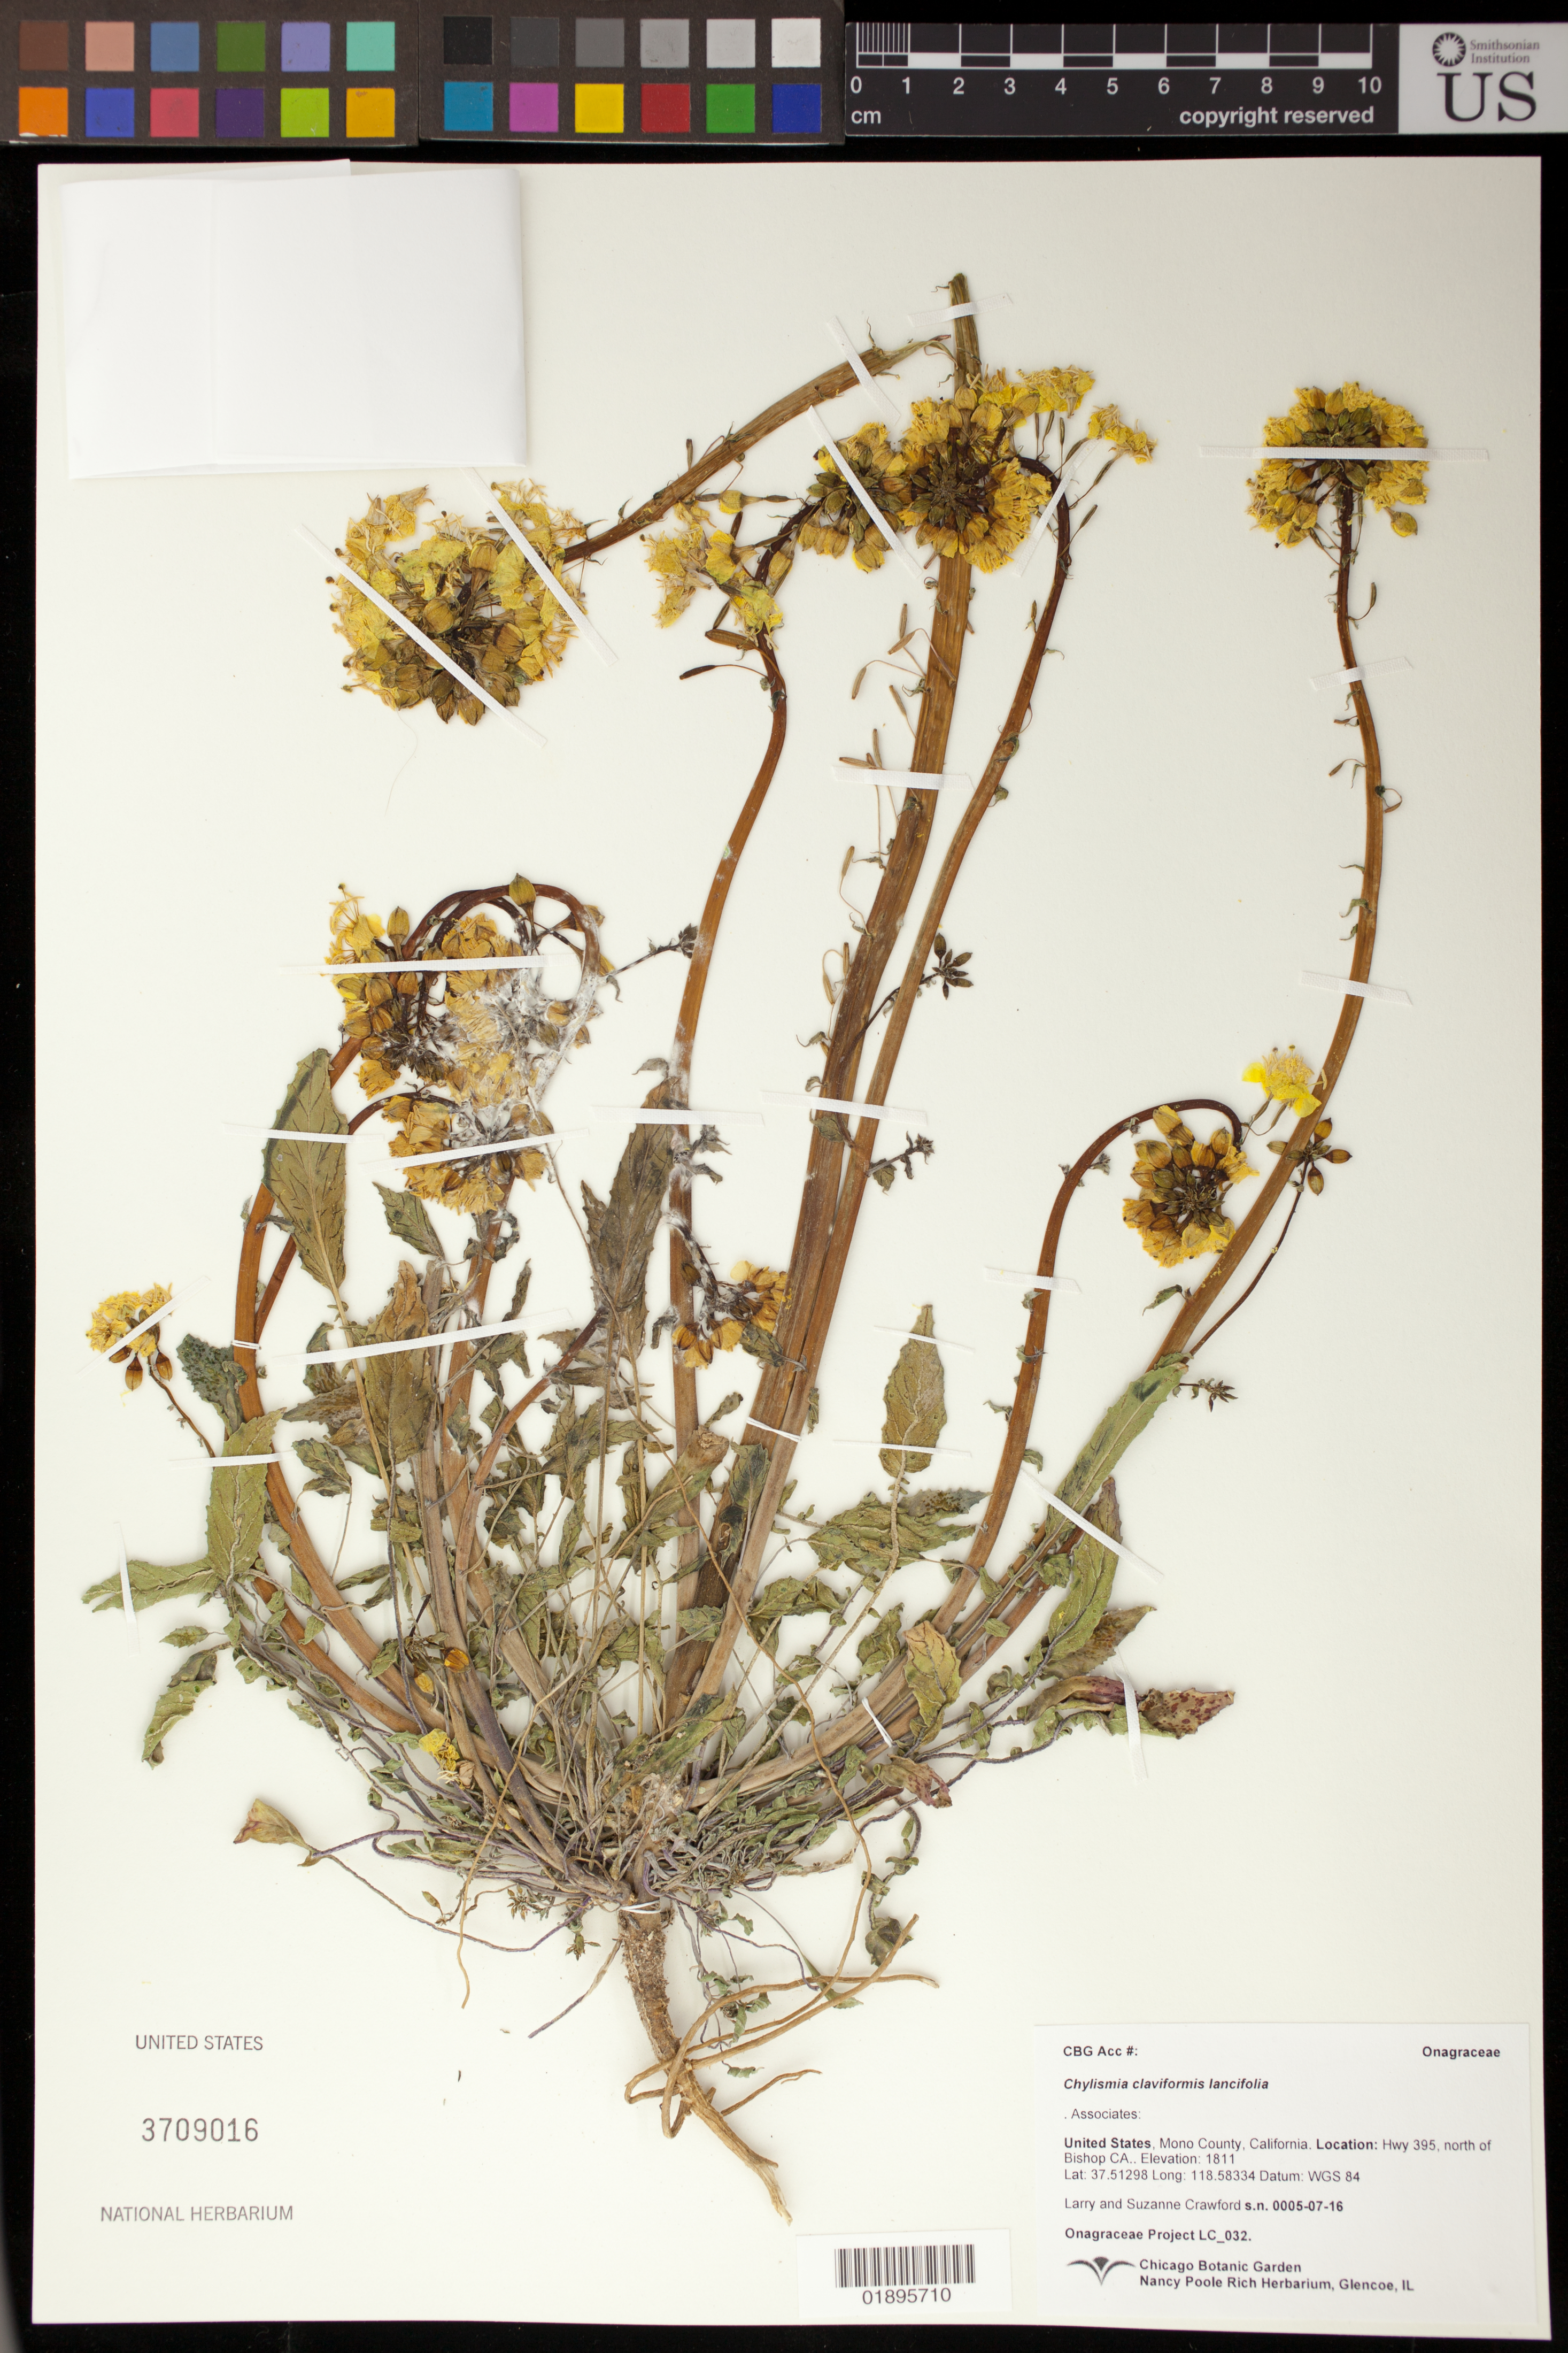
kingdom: Plantae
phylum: Tracheophyta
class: Magnoliopsida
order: Myrtales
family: Onagraceae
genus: Chylismia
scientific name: Chylismia claviformis subsp. lancifolia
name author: (A. Heller) W.L. Wagner & Hoch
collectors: L. Crawford & S. Crawford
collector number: LC 032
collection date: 2016-05-07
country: United States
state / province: California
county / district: Mono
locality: Hwy 395, north of Bishop CA, Sherwin Hill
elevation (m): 1811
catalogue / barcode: US 3709016